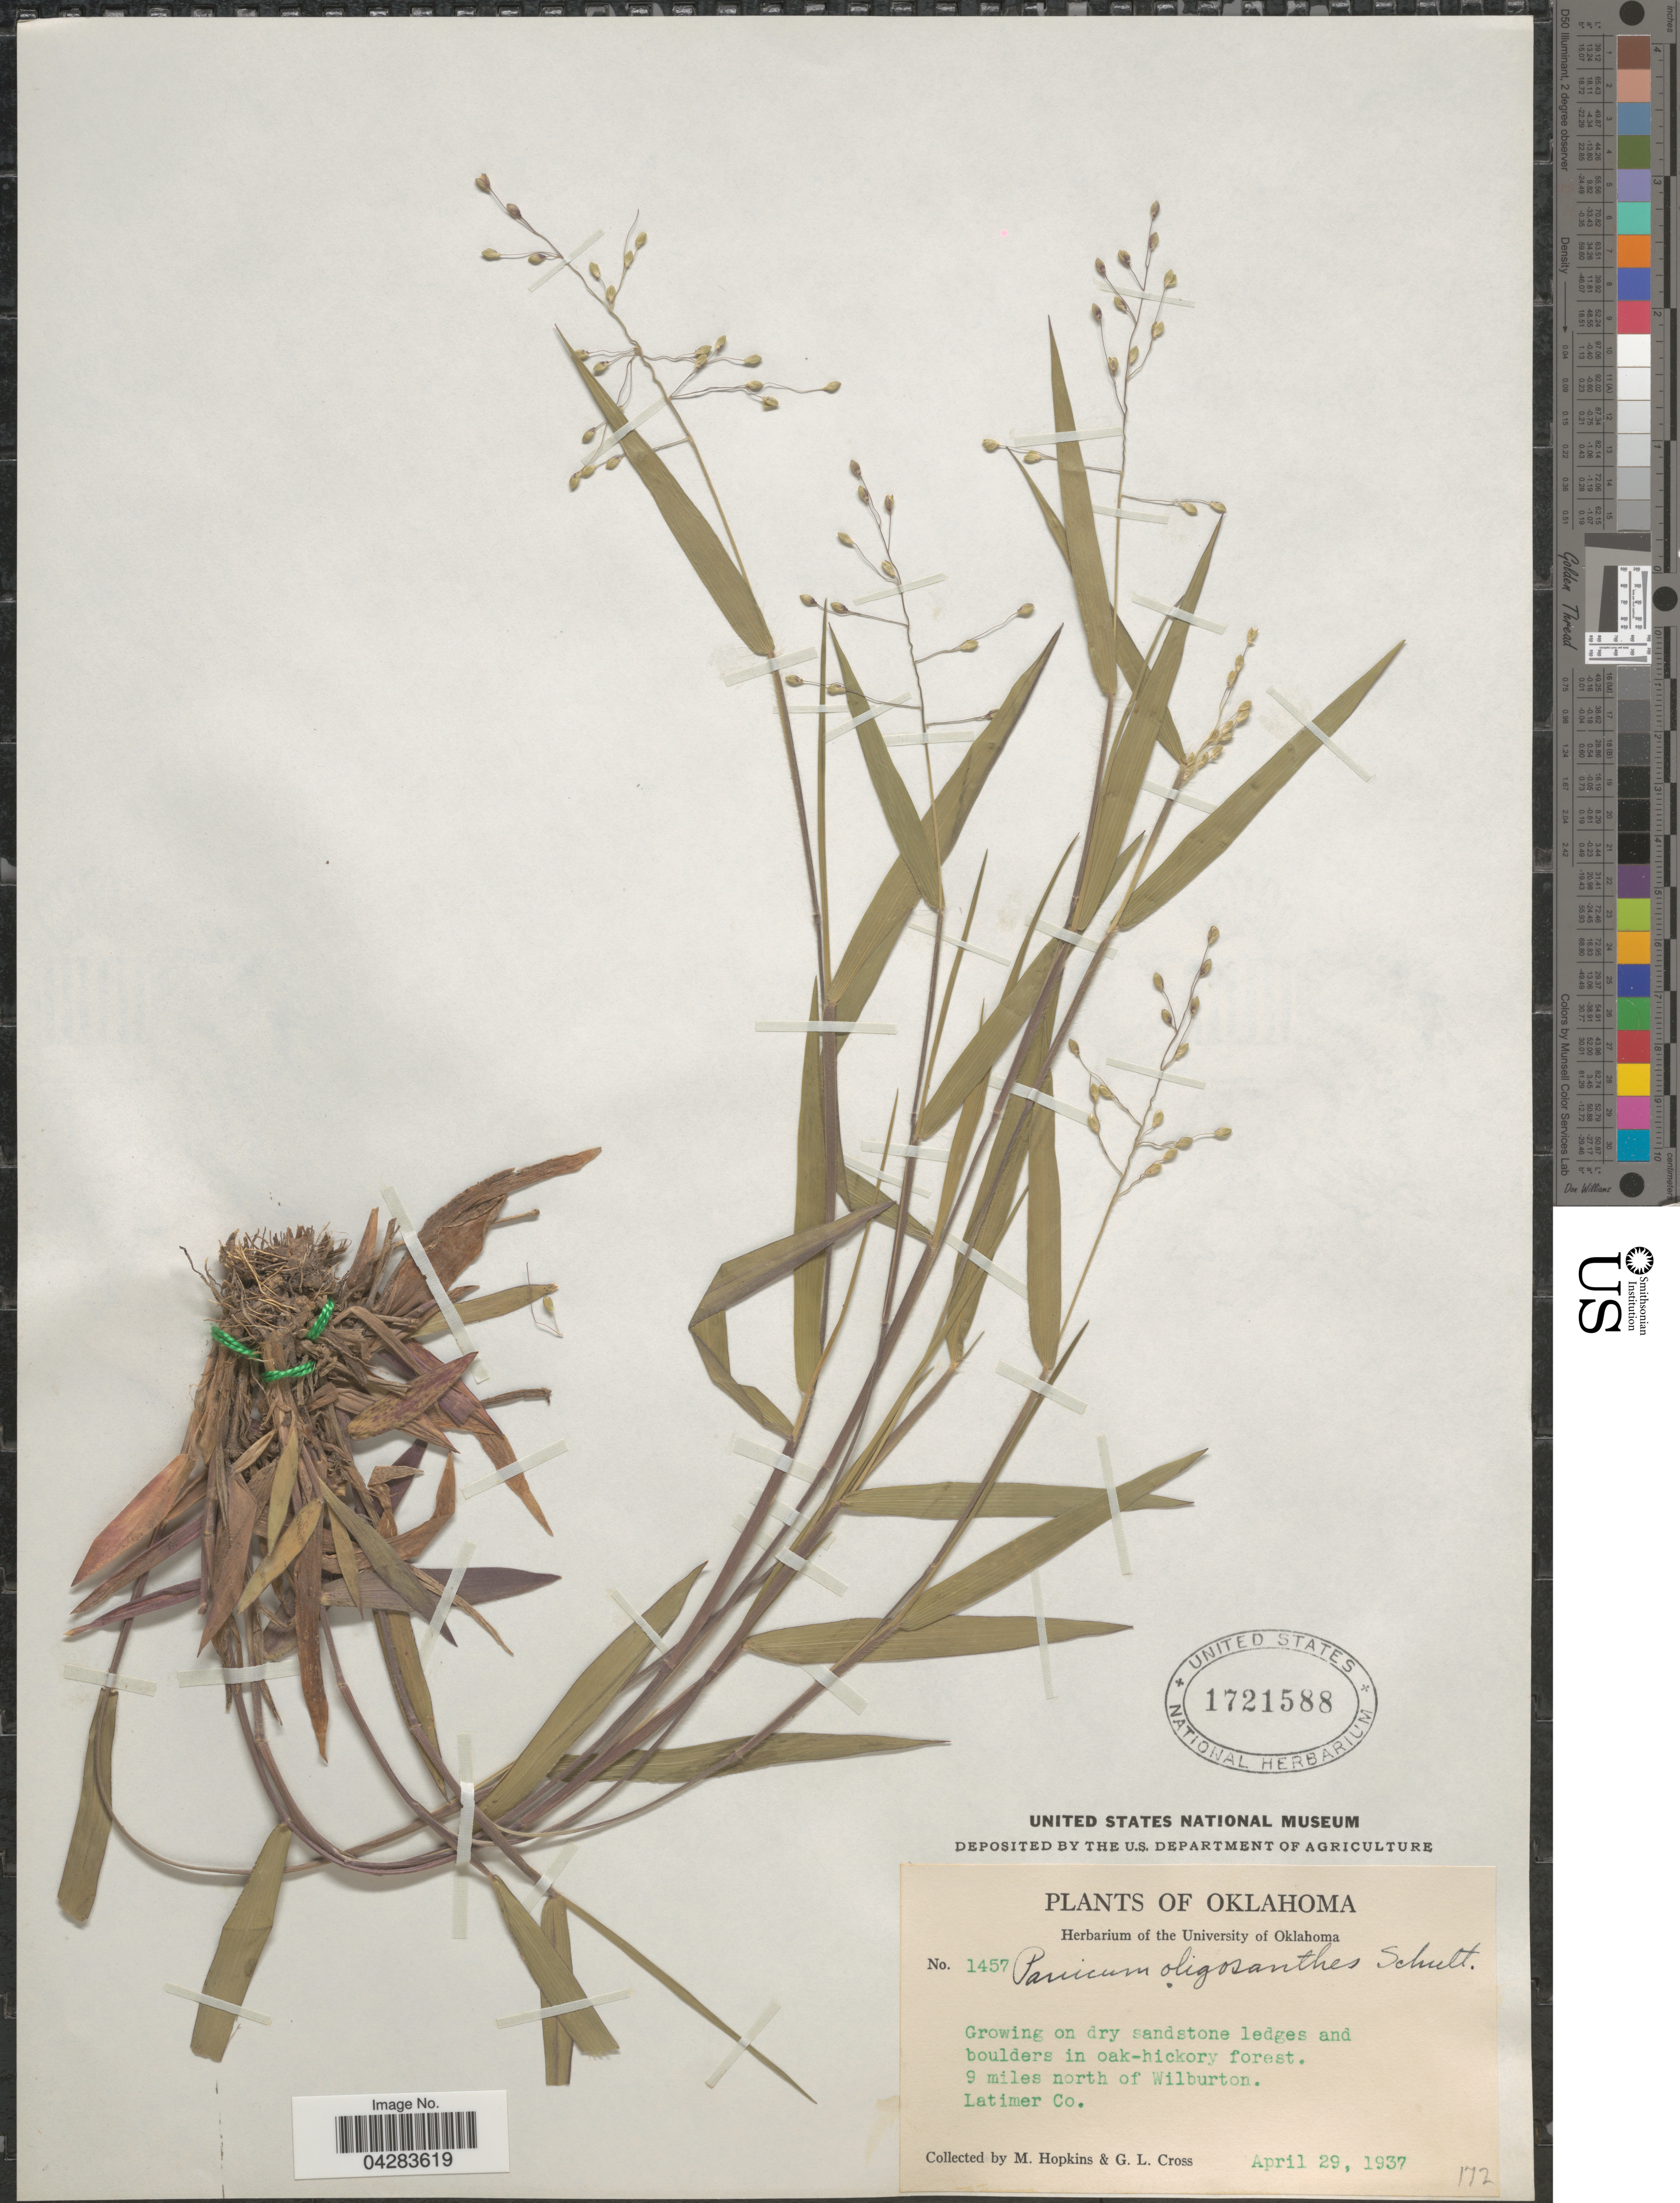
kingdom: Plantae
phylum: Tracheophyta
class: Liliopsida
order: Poales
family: Poaceae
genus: Dichanthelium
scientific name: Dichanthelium oligosanthes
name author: (Schult.) Gould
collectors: M. Hopkins & G. Cross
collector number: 1457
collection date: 1937-04-29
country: United States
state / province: Oklahoma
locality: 9 miles north of Wilburton. Latimer Co.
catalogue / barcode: US 1721588